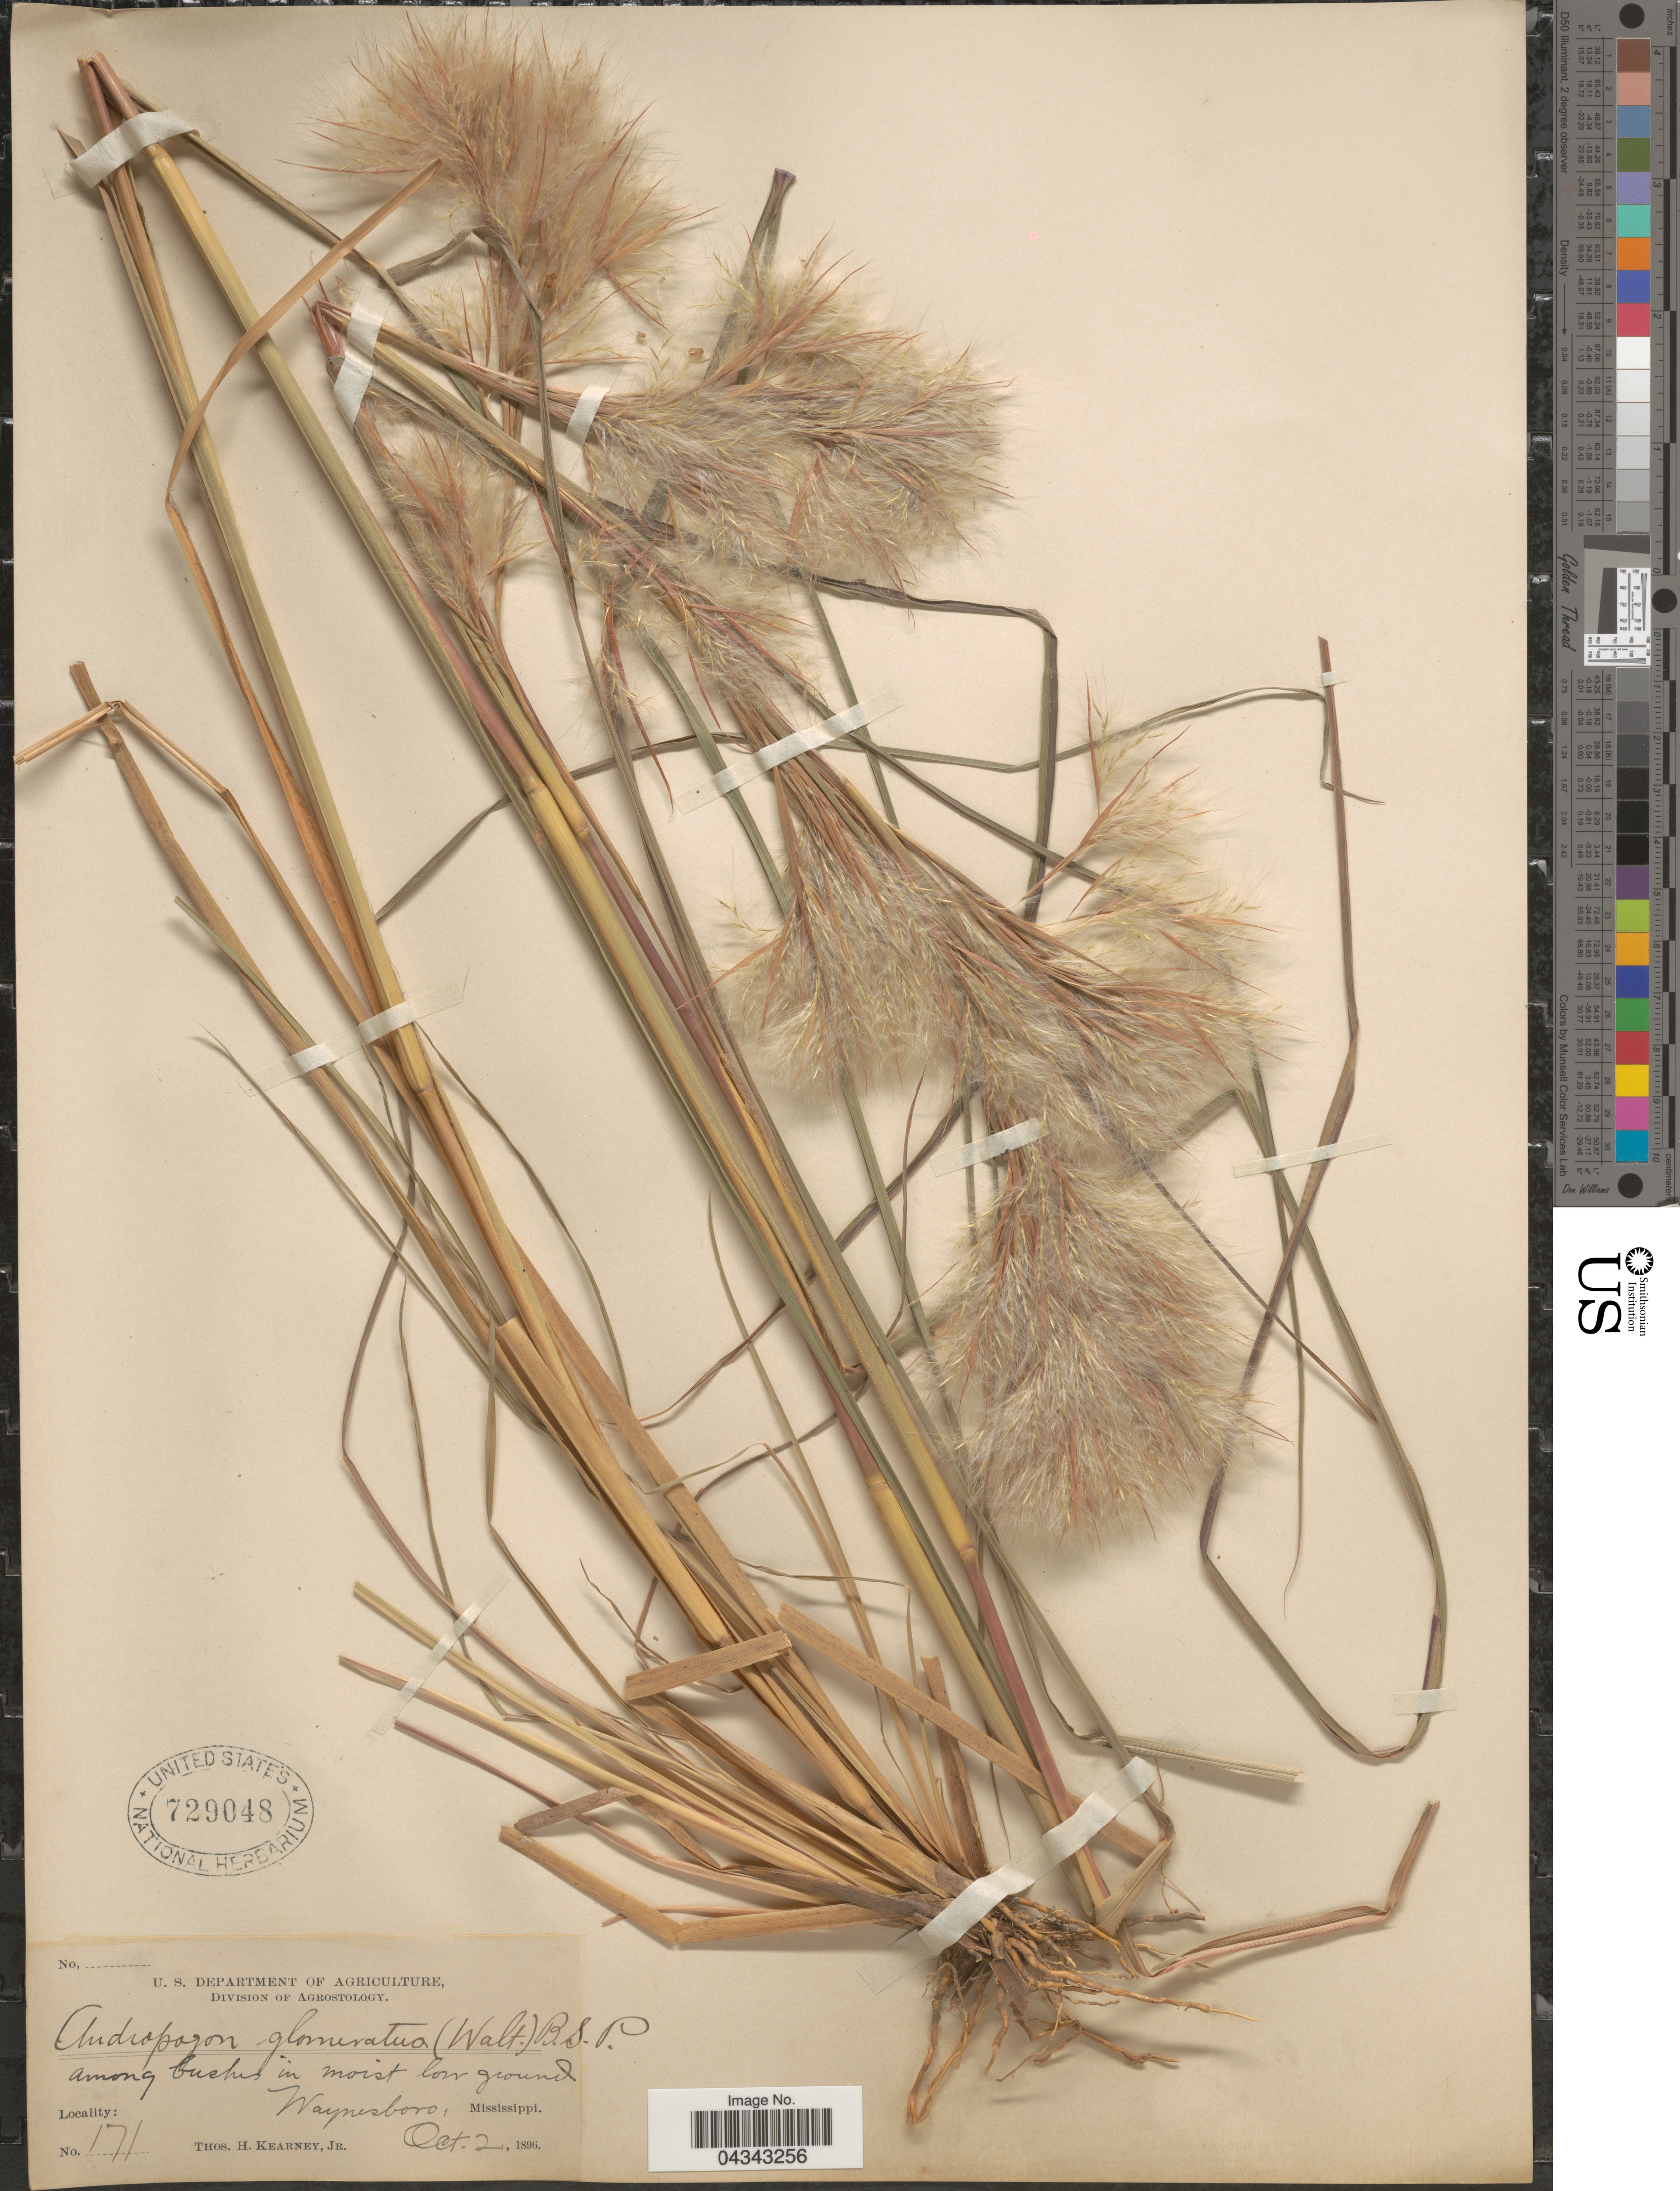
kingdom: Plantae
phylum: Tracheophyta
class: Liliopsida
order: Poales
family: Poaceae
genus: Andropogon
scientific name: Andropogon glomeratus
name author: (Walter) Britton, Stearns & Poggenb.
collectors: T. H. Kearney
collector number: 171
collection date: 1896-10-02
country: United States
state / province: Mississippi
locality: Among bushes in moist low ground. Waynesboro.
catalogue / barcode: US 729048